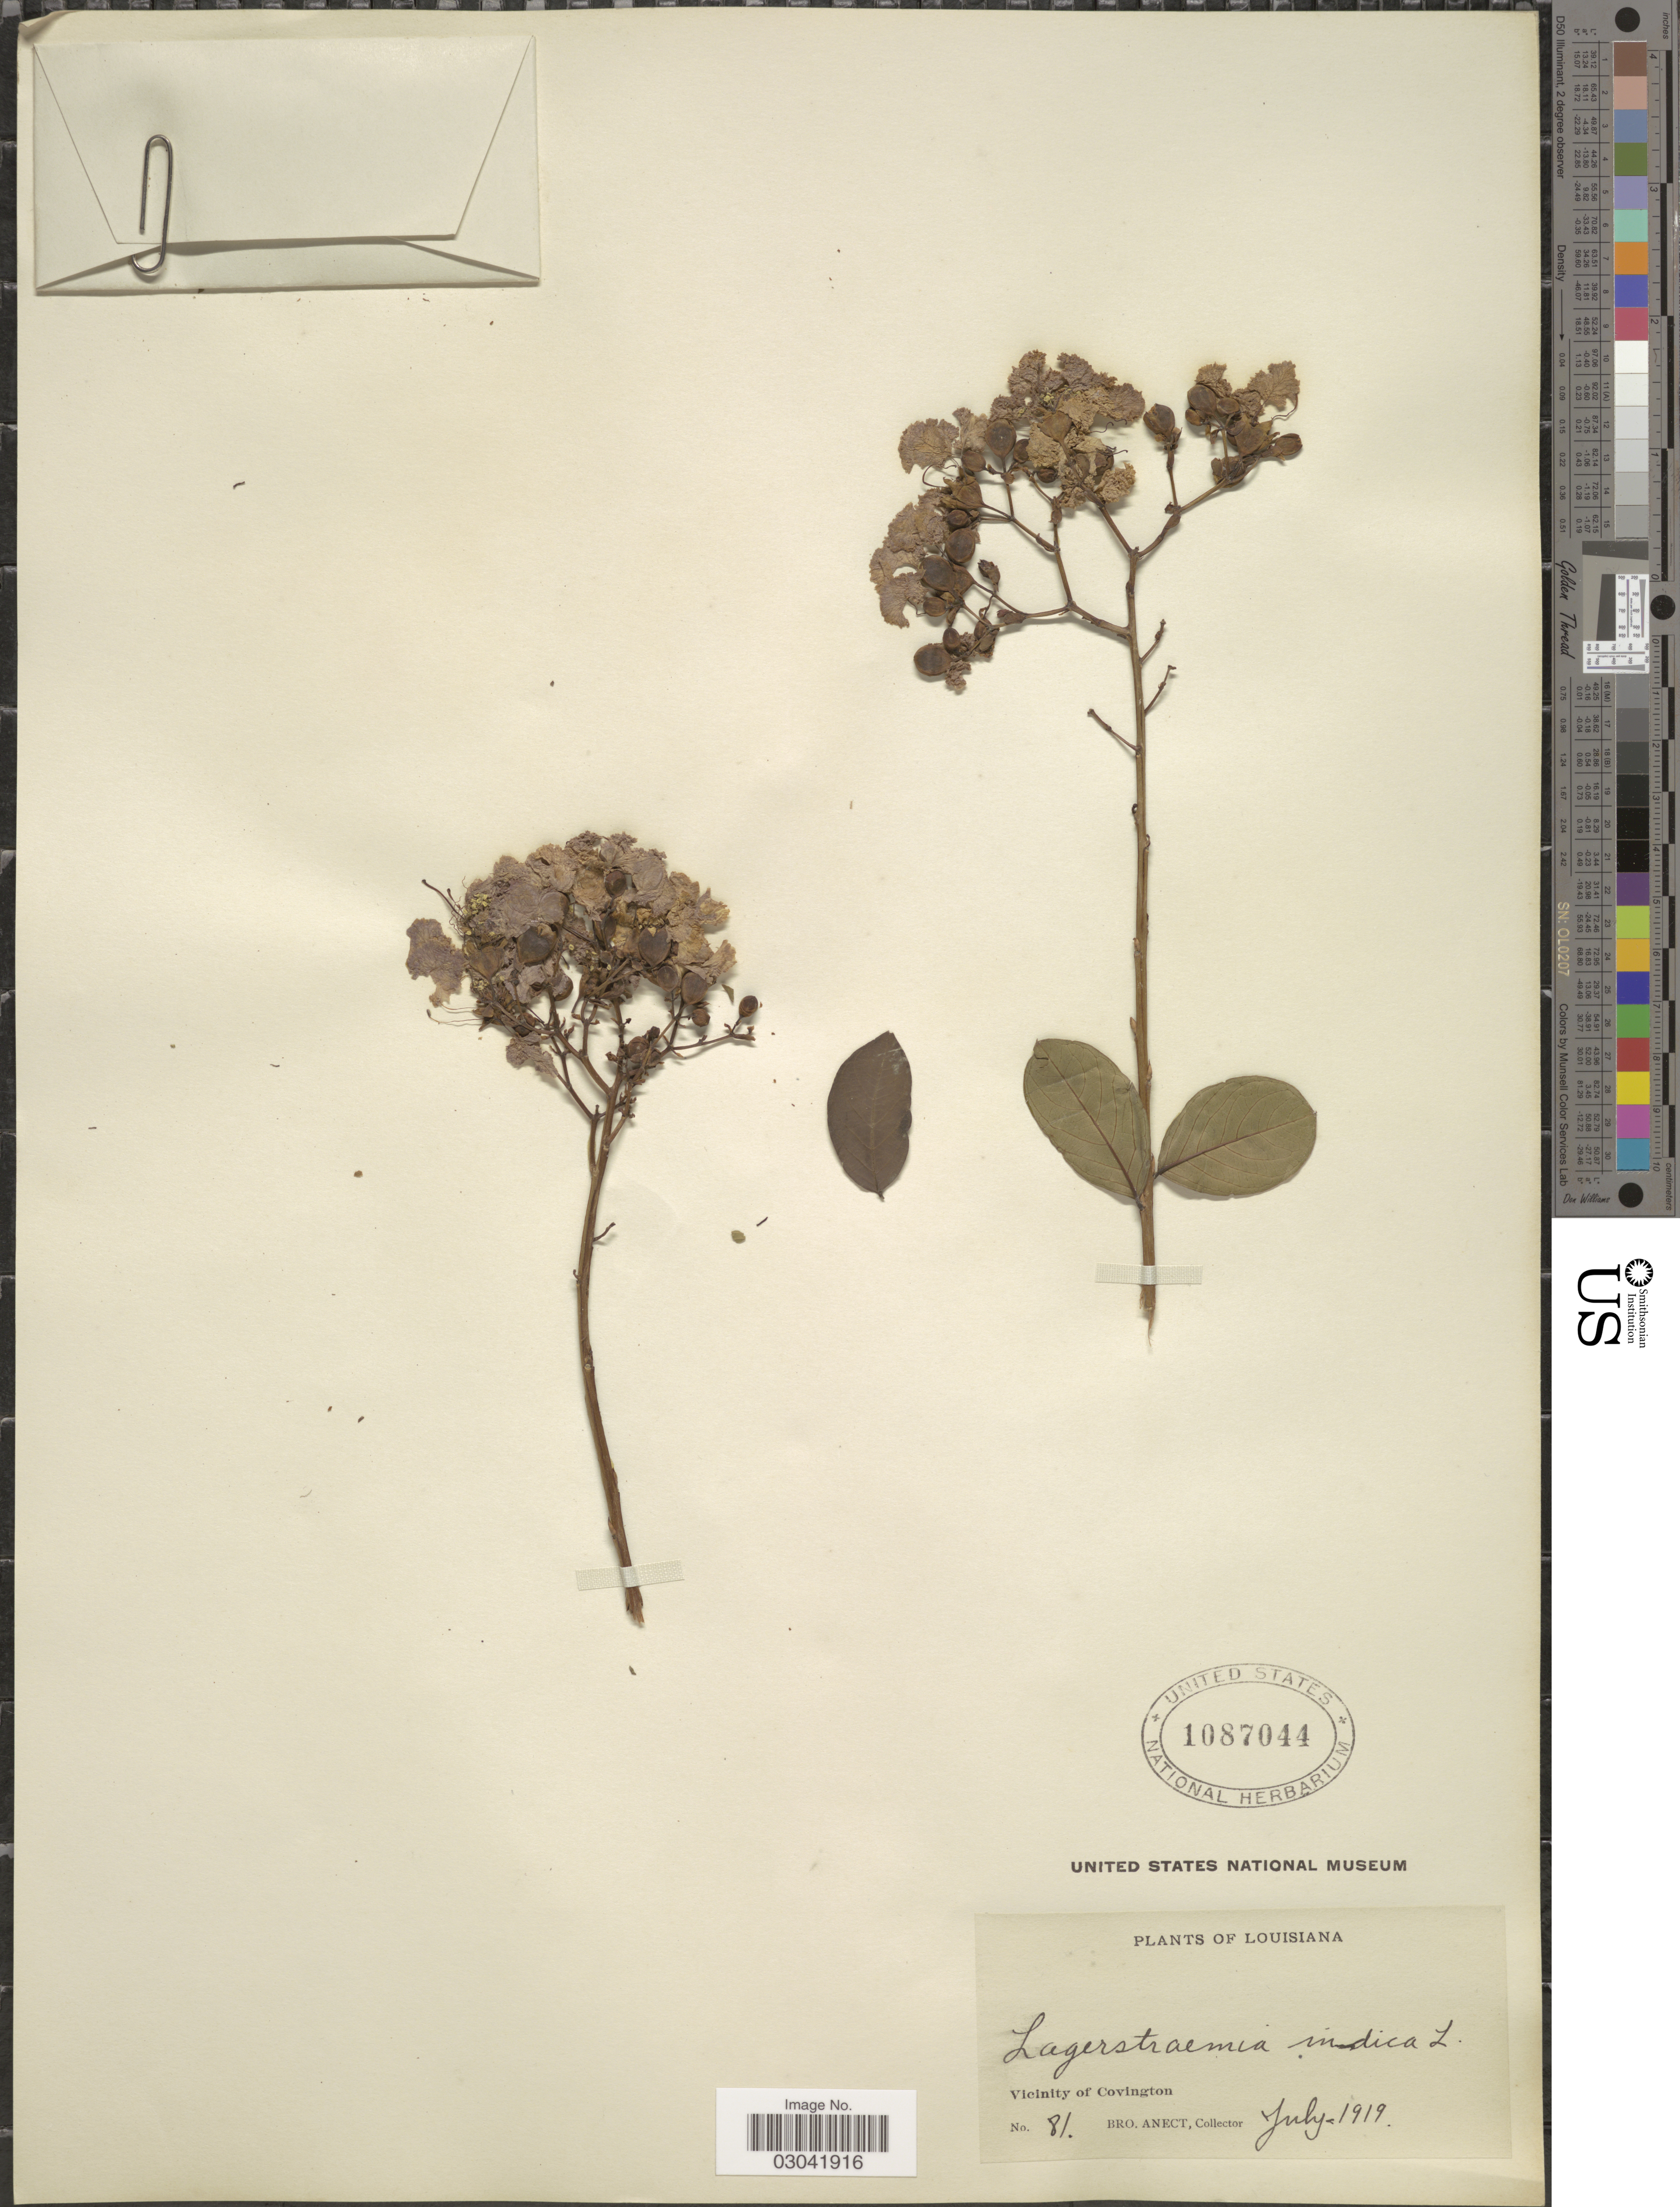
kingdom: Plantae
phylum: Tracheophyta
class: Magnoliopsida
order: Myrtales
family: Lythraceae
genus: Lagerstroemia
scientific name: Lagerstroemia indica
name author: L.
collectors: B. Anect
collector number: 81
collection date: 1919-07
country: United States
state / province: Louisiana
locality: Vicinity of Covington.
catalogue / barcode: US 1087044